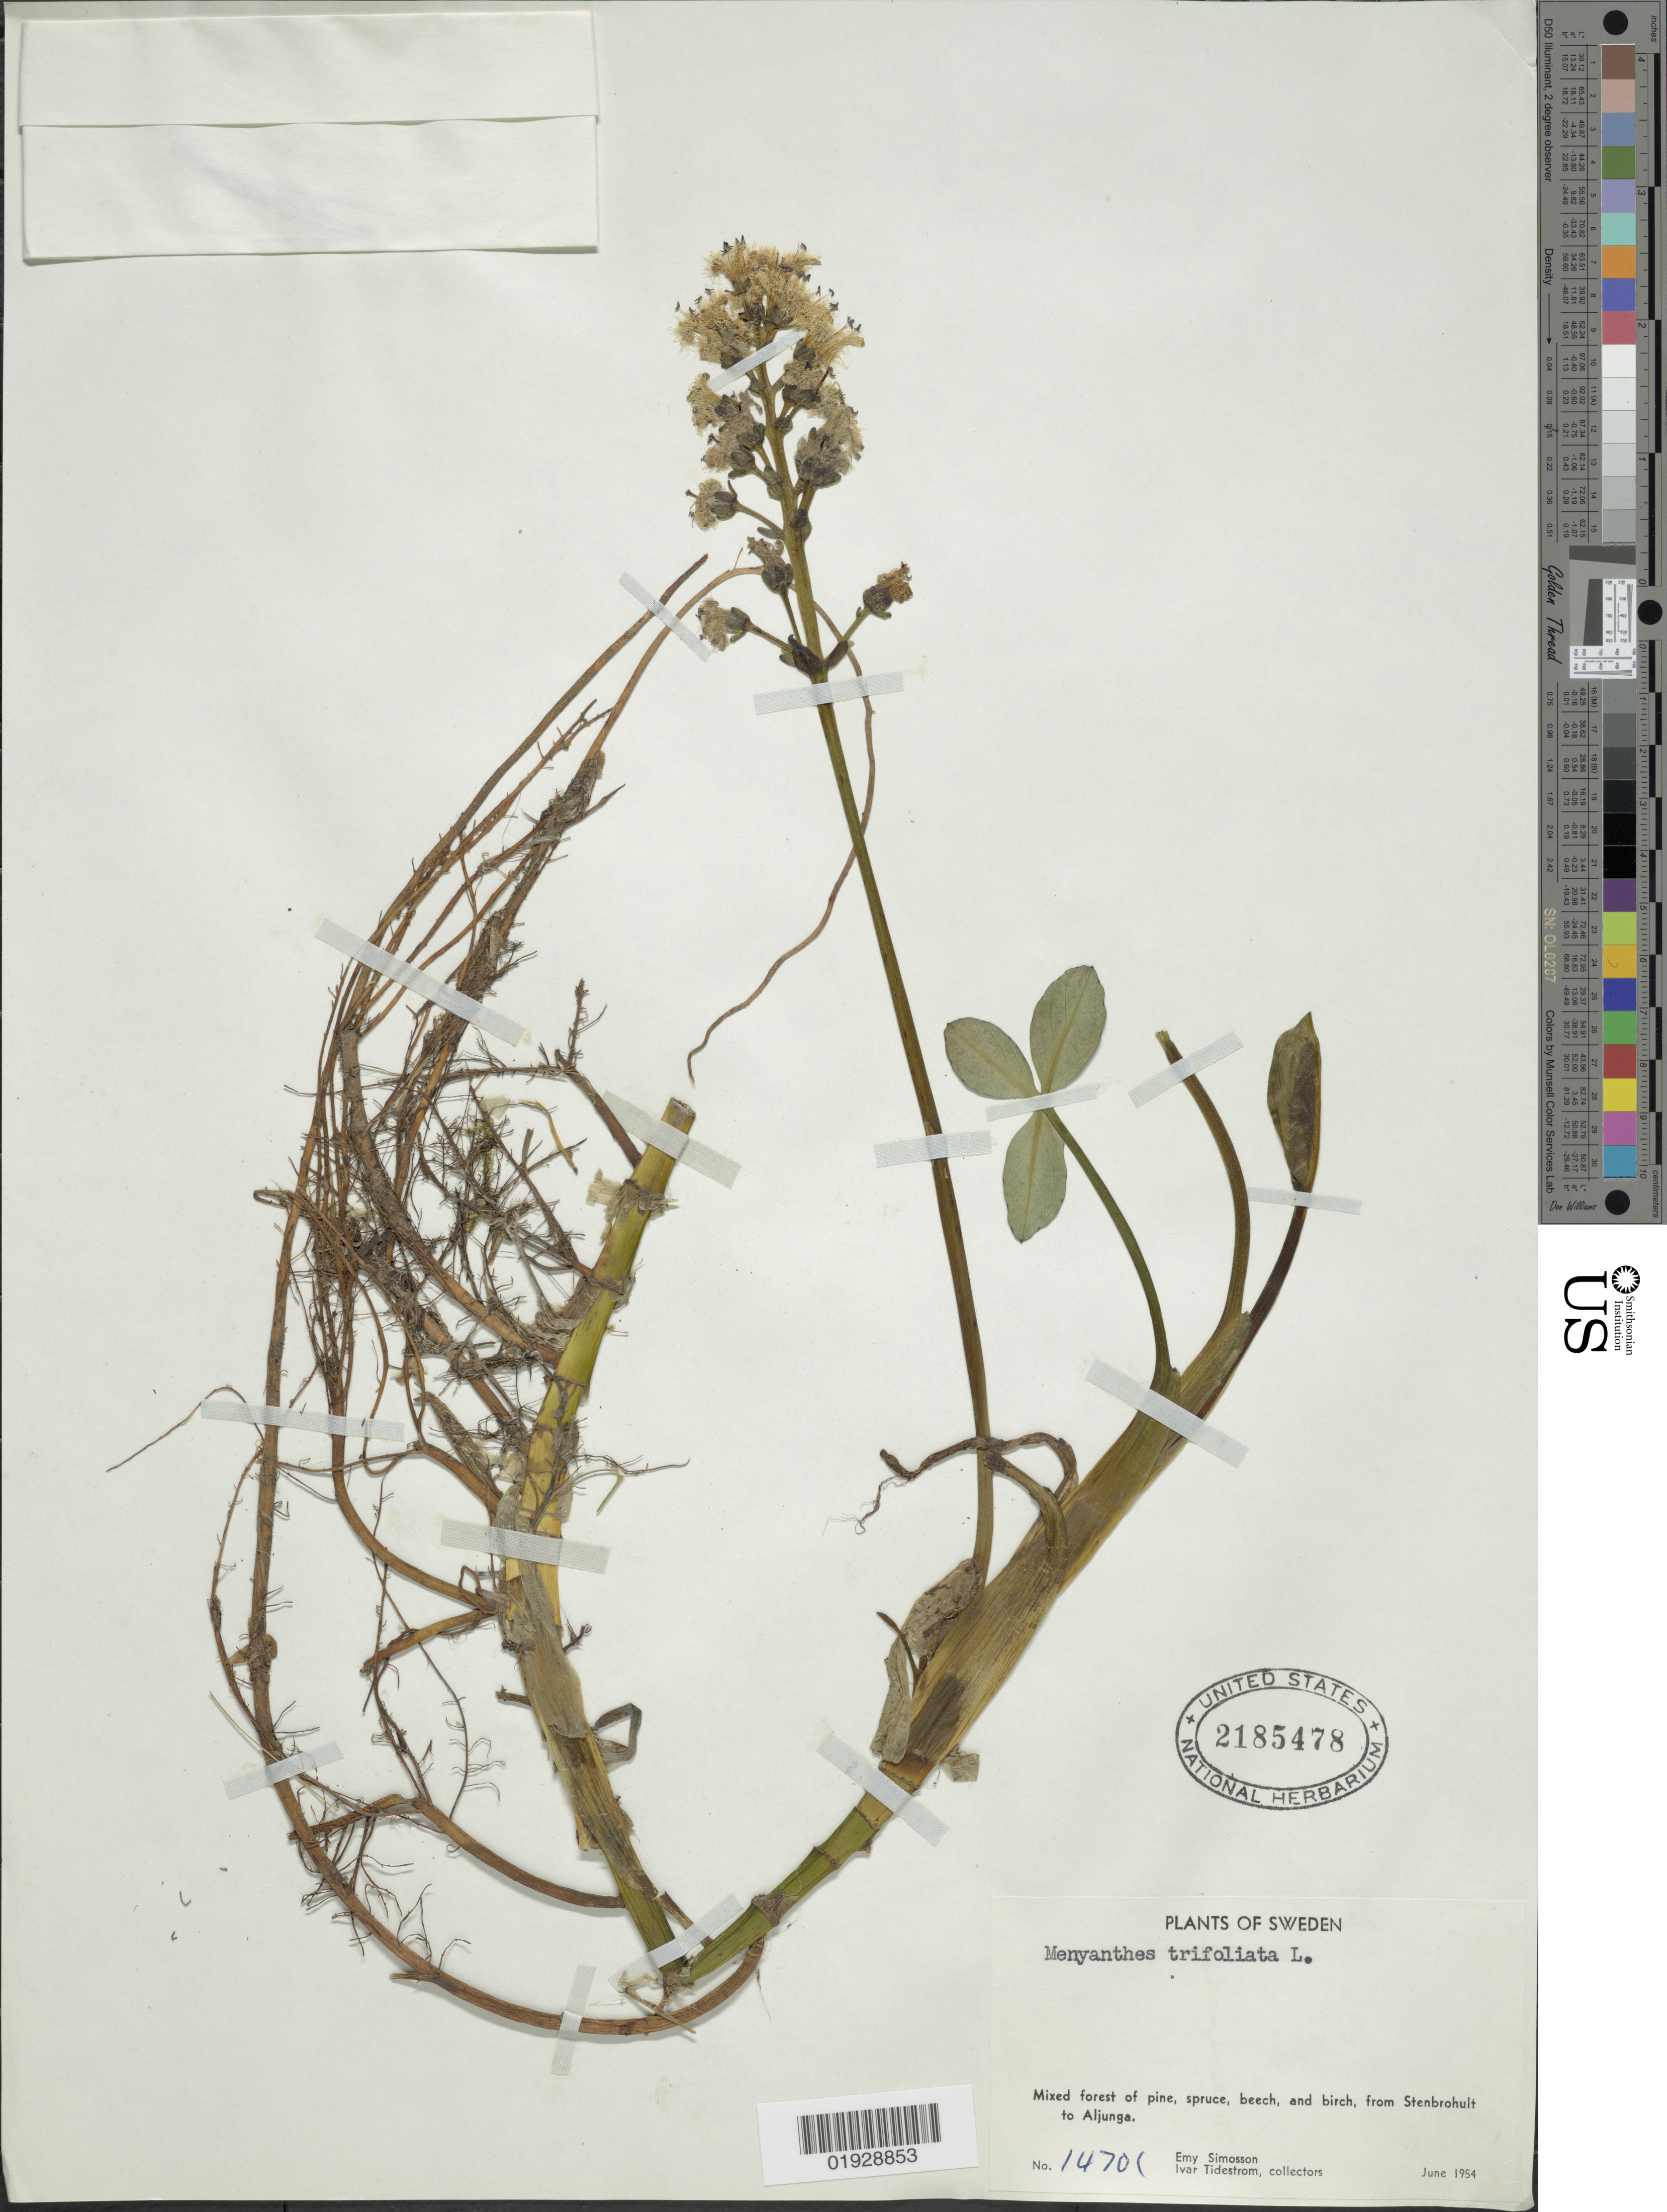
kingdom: Plantae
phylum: Tracheophyta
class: Magnoliopsida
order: Asterales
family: Menyanthaceae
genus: Menyanthes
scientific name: Menyanthes trifoliata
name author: L.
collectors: E. Simosson & I. F. Tidestrom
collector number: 14701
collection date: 1954-06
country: Sweden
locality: From Stenbrohult to Aljunga.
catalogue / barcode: US 2185478